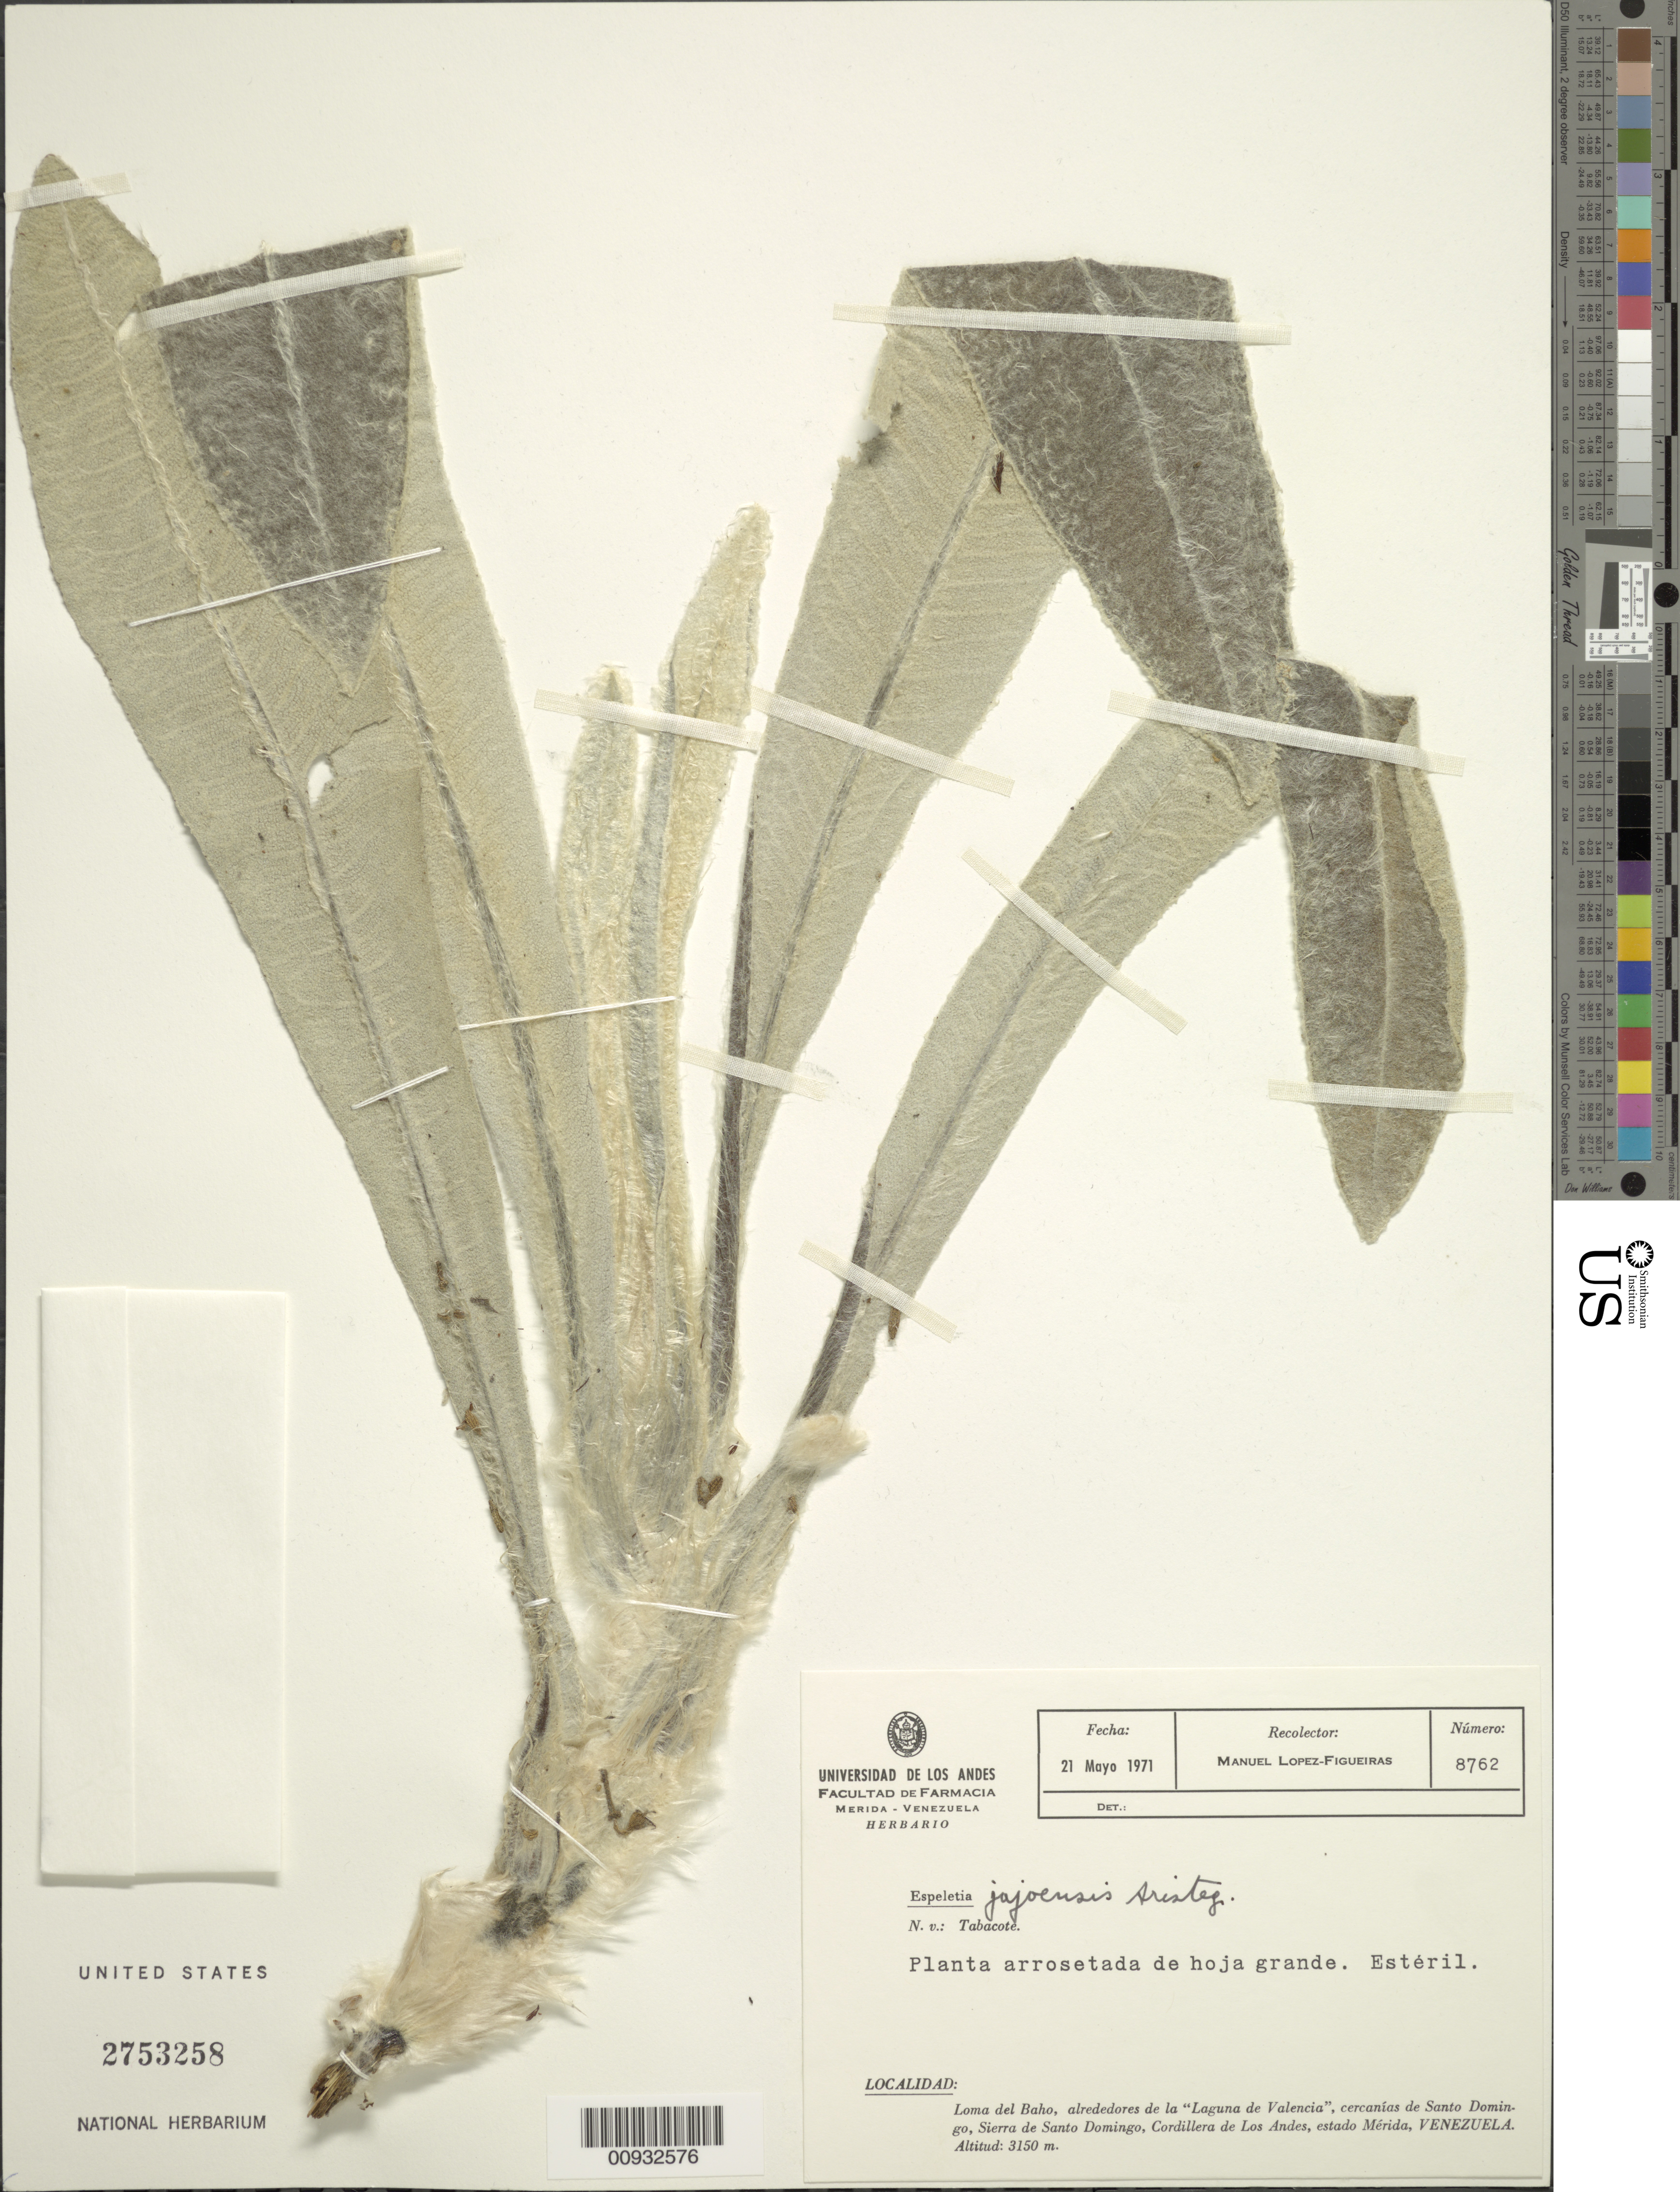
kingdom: Plantae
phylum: Tracheophyta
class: Magnoliopsida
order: Asterales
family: Asteraceae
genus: Espeletia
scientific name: Espeletia jajoensis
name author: Aristeg.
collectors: M. López Figueiras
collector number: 8762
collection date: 1971-05-21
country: Venezuela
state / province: Mérida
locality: Loma del Baho, alrededores de la "Laguna de Valencia", cercanias de Santo Domingo, Sierra de Santo Domingo, Cordillera de Los Andes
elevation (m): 3150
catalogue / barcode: US 2753258